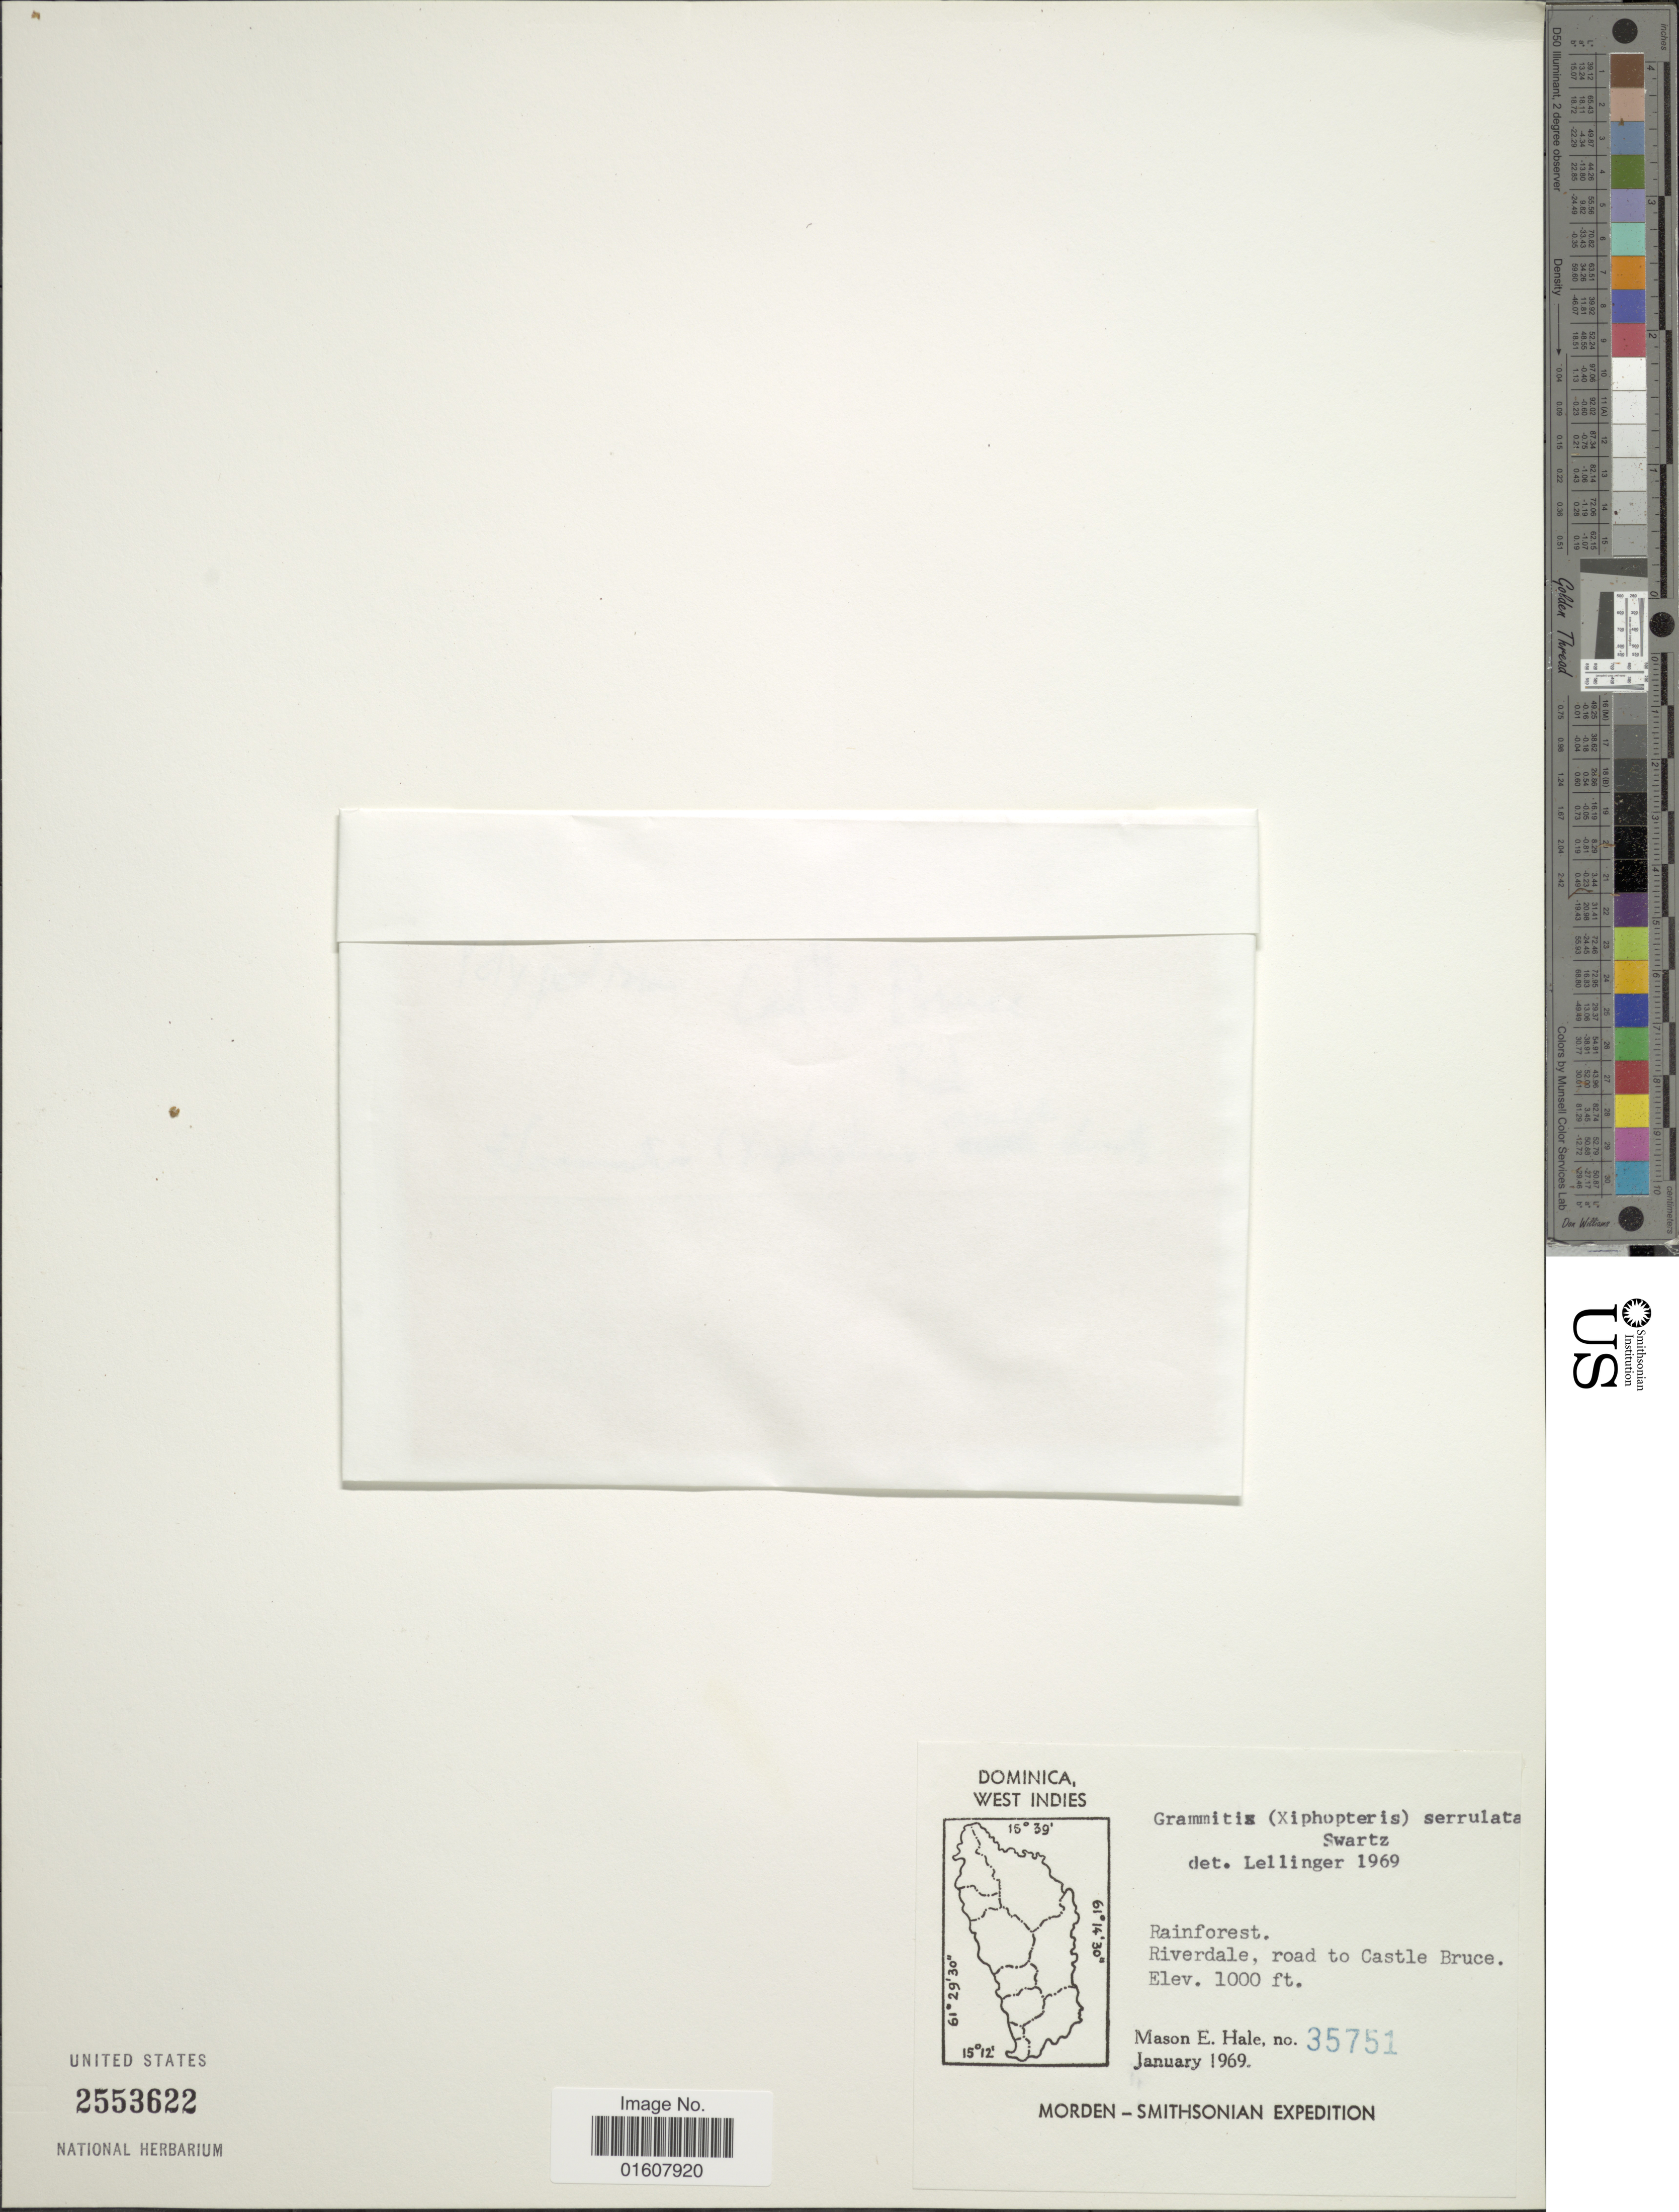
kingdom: Plantae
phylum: Tracheophyta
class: Polypodiopsida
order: Polypodiales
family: Polypodiaceae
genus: Cochlidium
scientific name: Cochlidium serrulatum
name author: (Sw.) L.E. Bishop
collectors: M. Hale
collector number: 35751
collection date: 1969-01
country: Dominica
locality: Rainforest. Riverdale, road to Castle Bruce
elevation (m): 305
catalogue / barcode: US 2553622